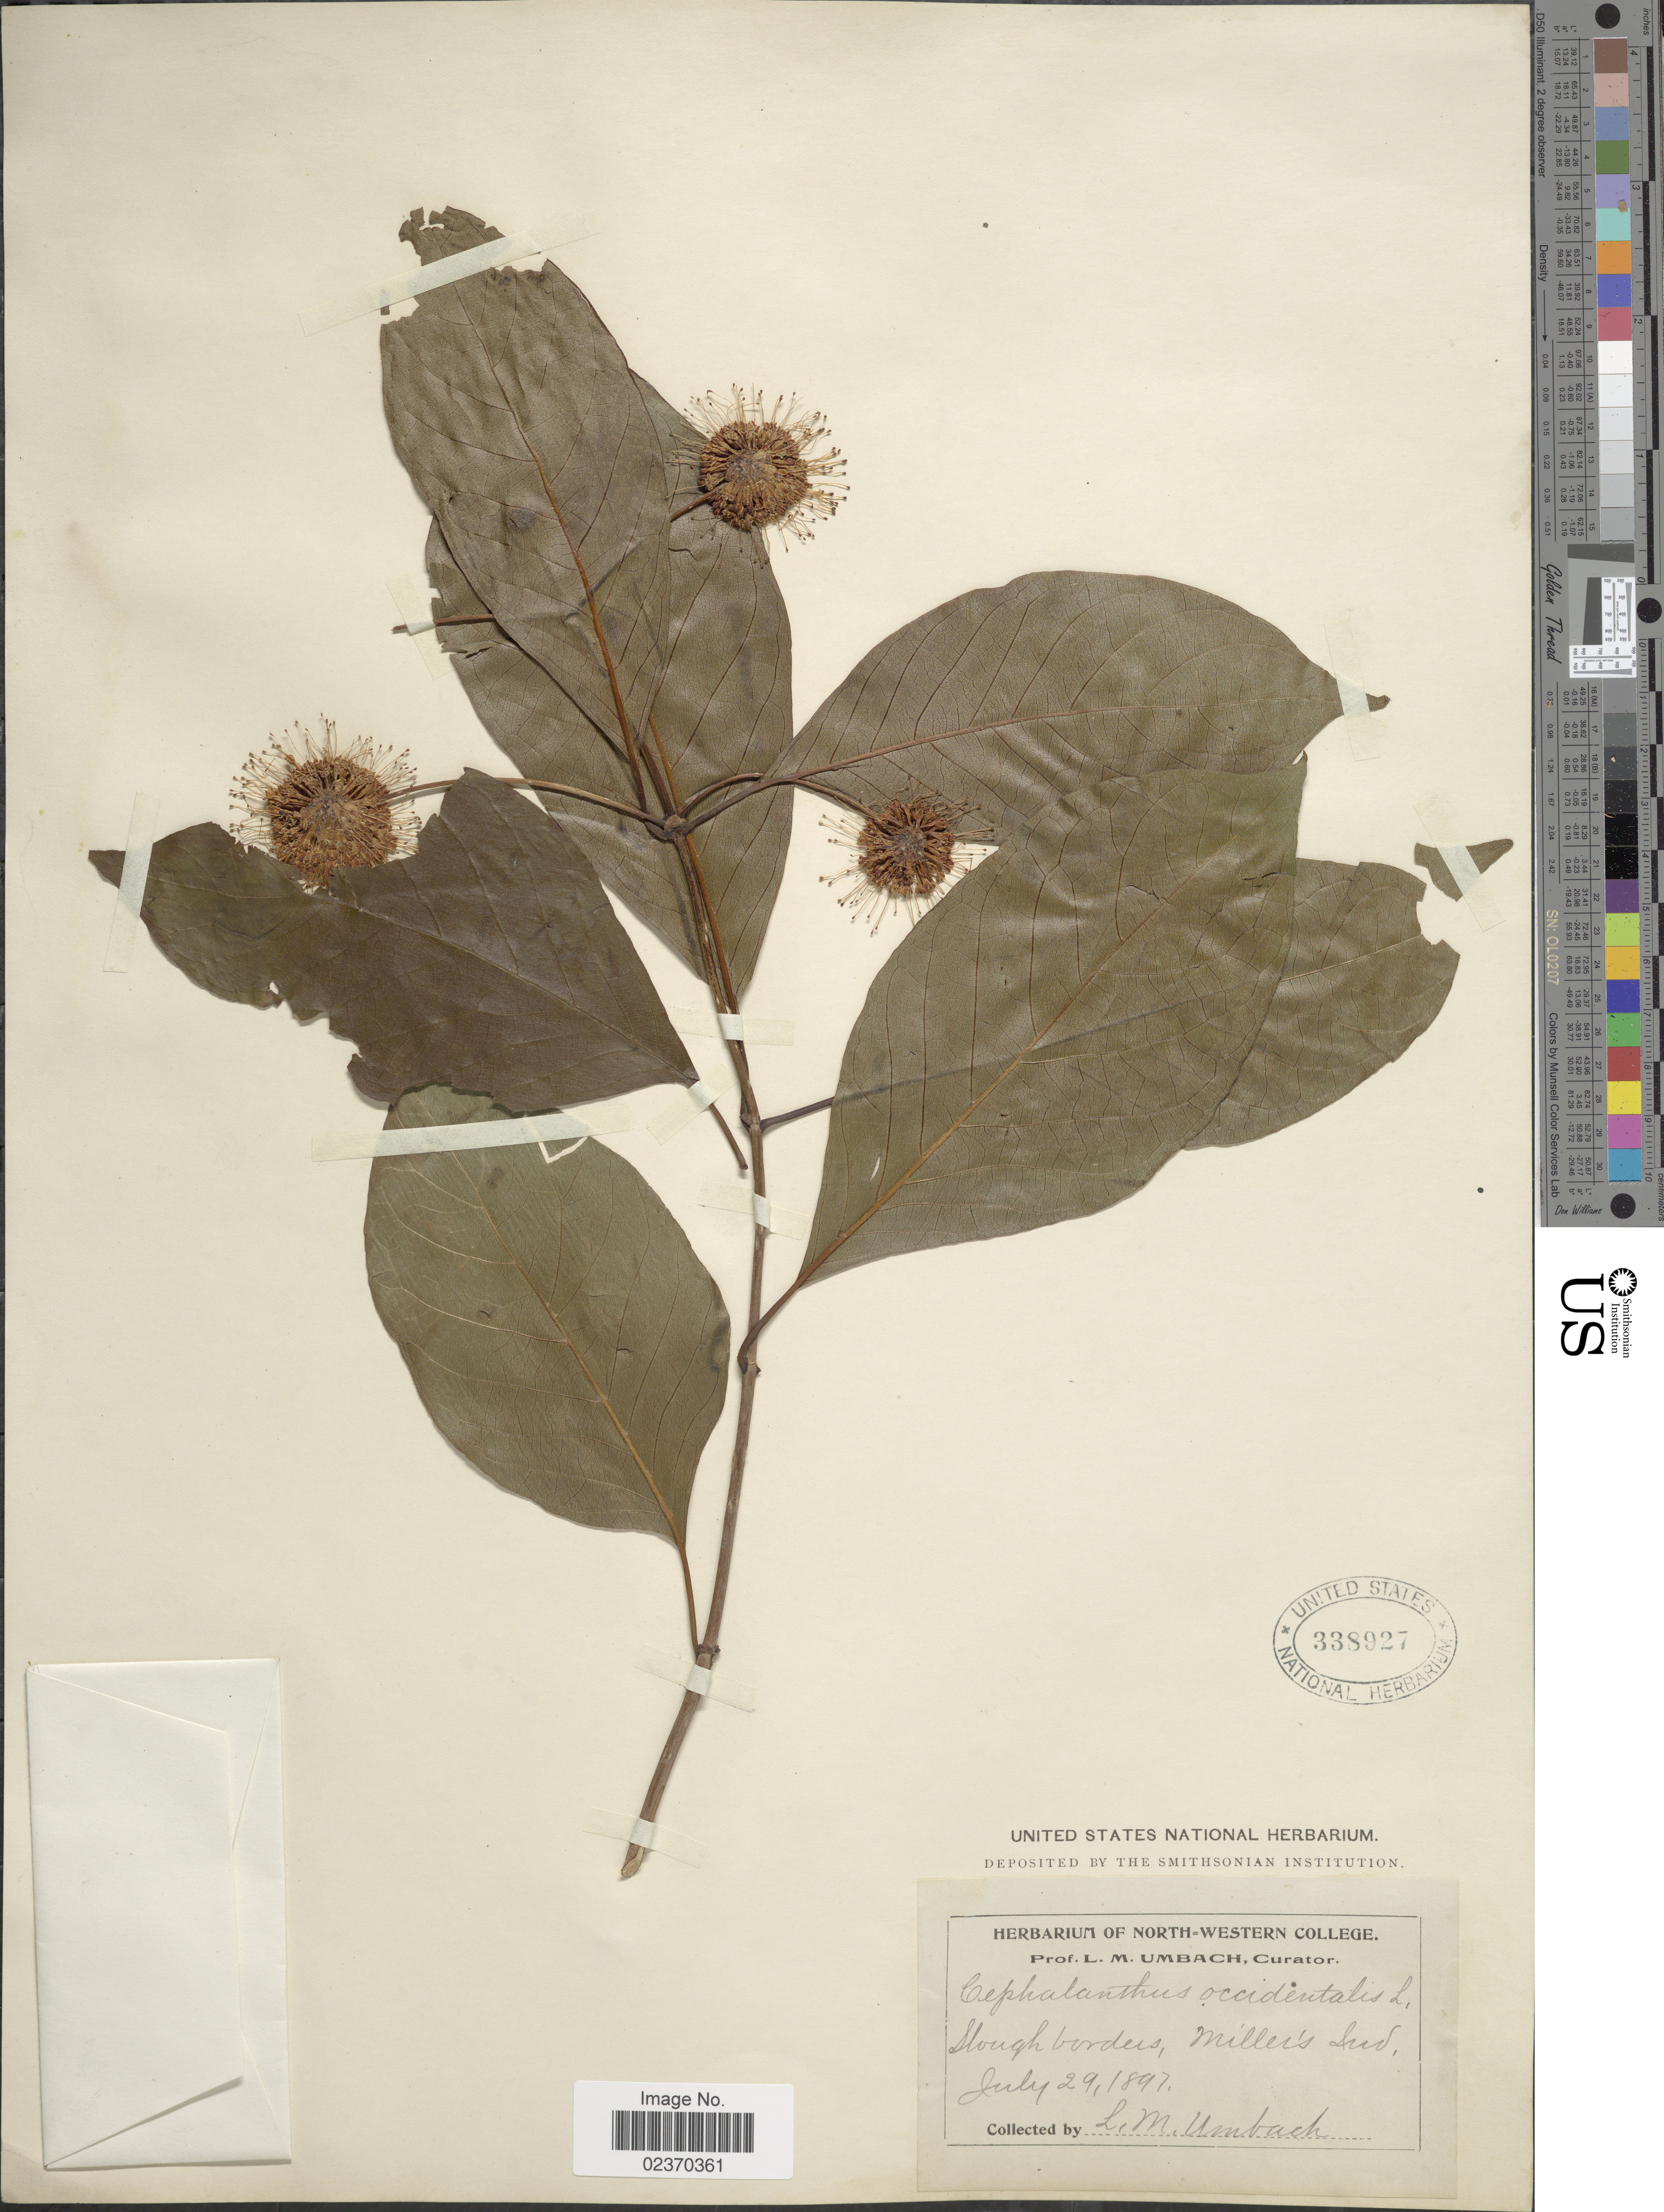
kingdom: Plantae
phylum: Tracheophyta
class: Magnoliopsida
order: Gentianales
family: Rubiaceae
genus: Cephalanthus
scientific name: Cephalanthus occidentalis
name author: L.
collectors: L. M. Umbach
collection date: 1897-07-29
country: United States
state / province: Indiana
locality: Slough borders, Miller's Ind.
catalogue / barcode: US 338927